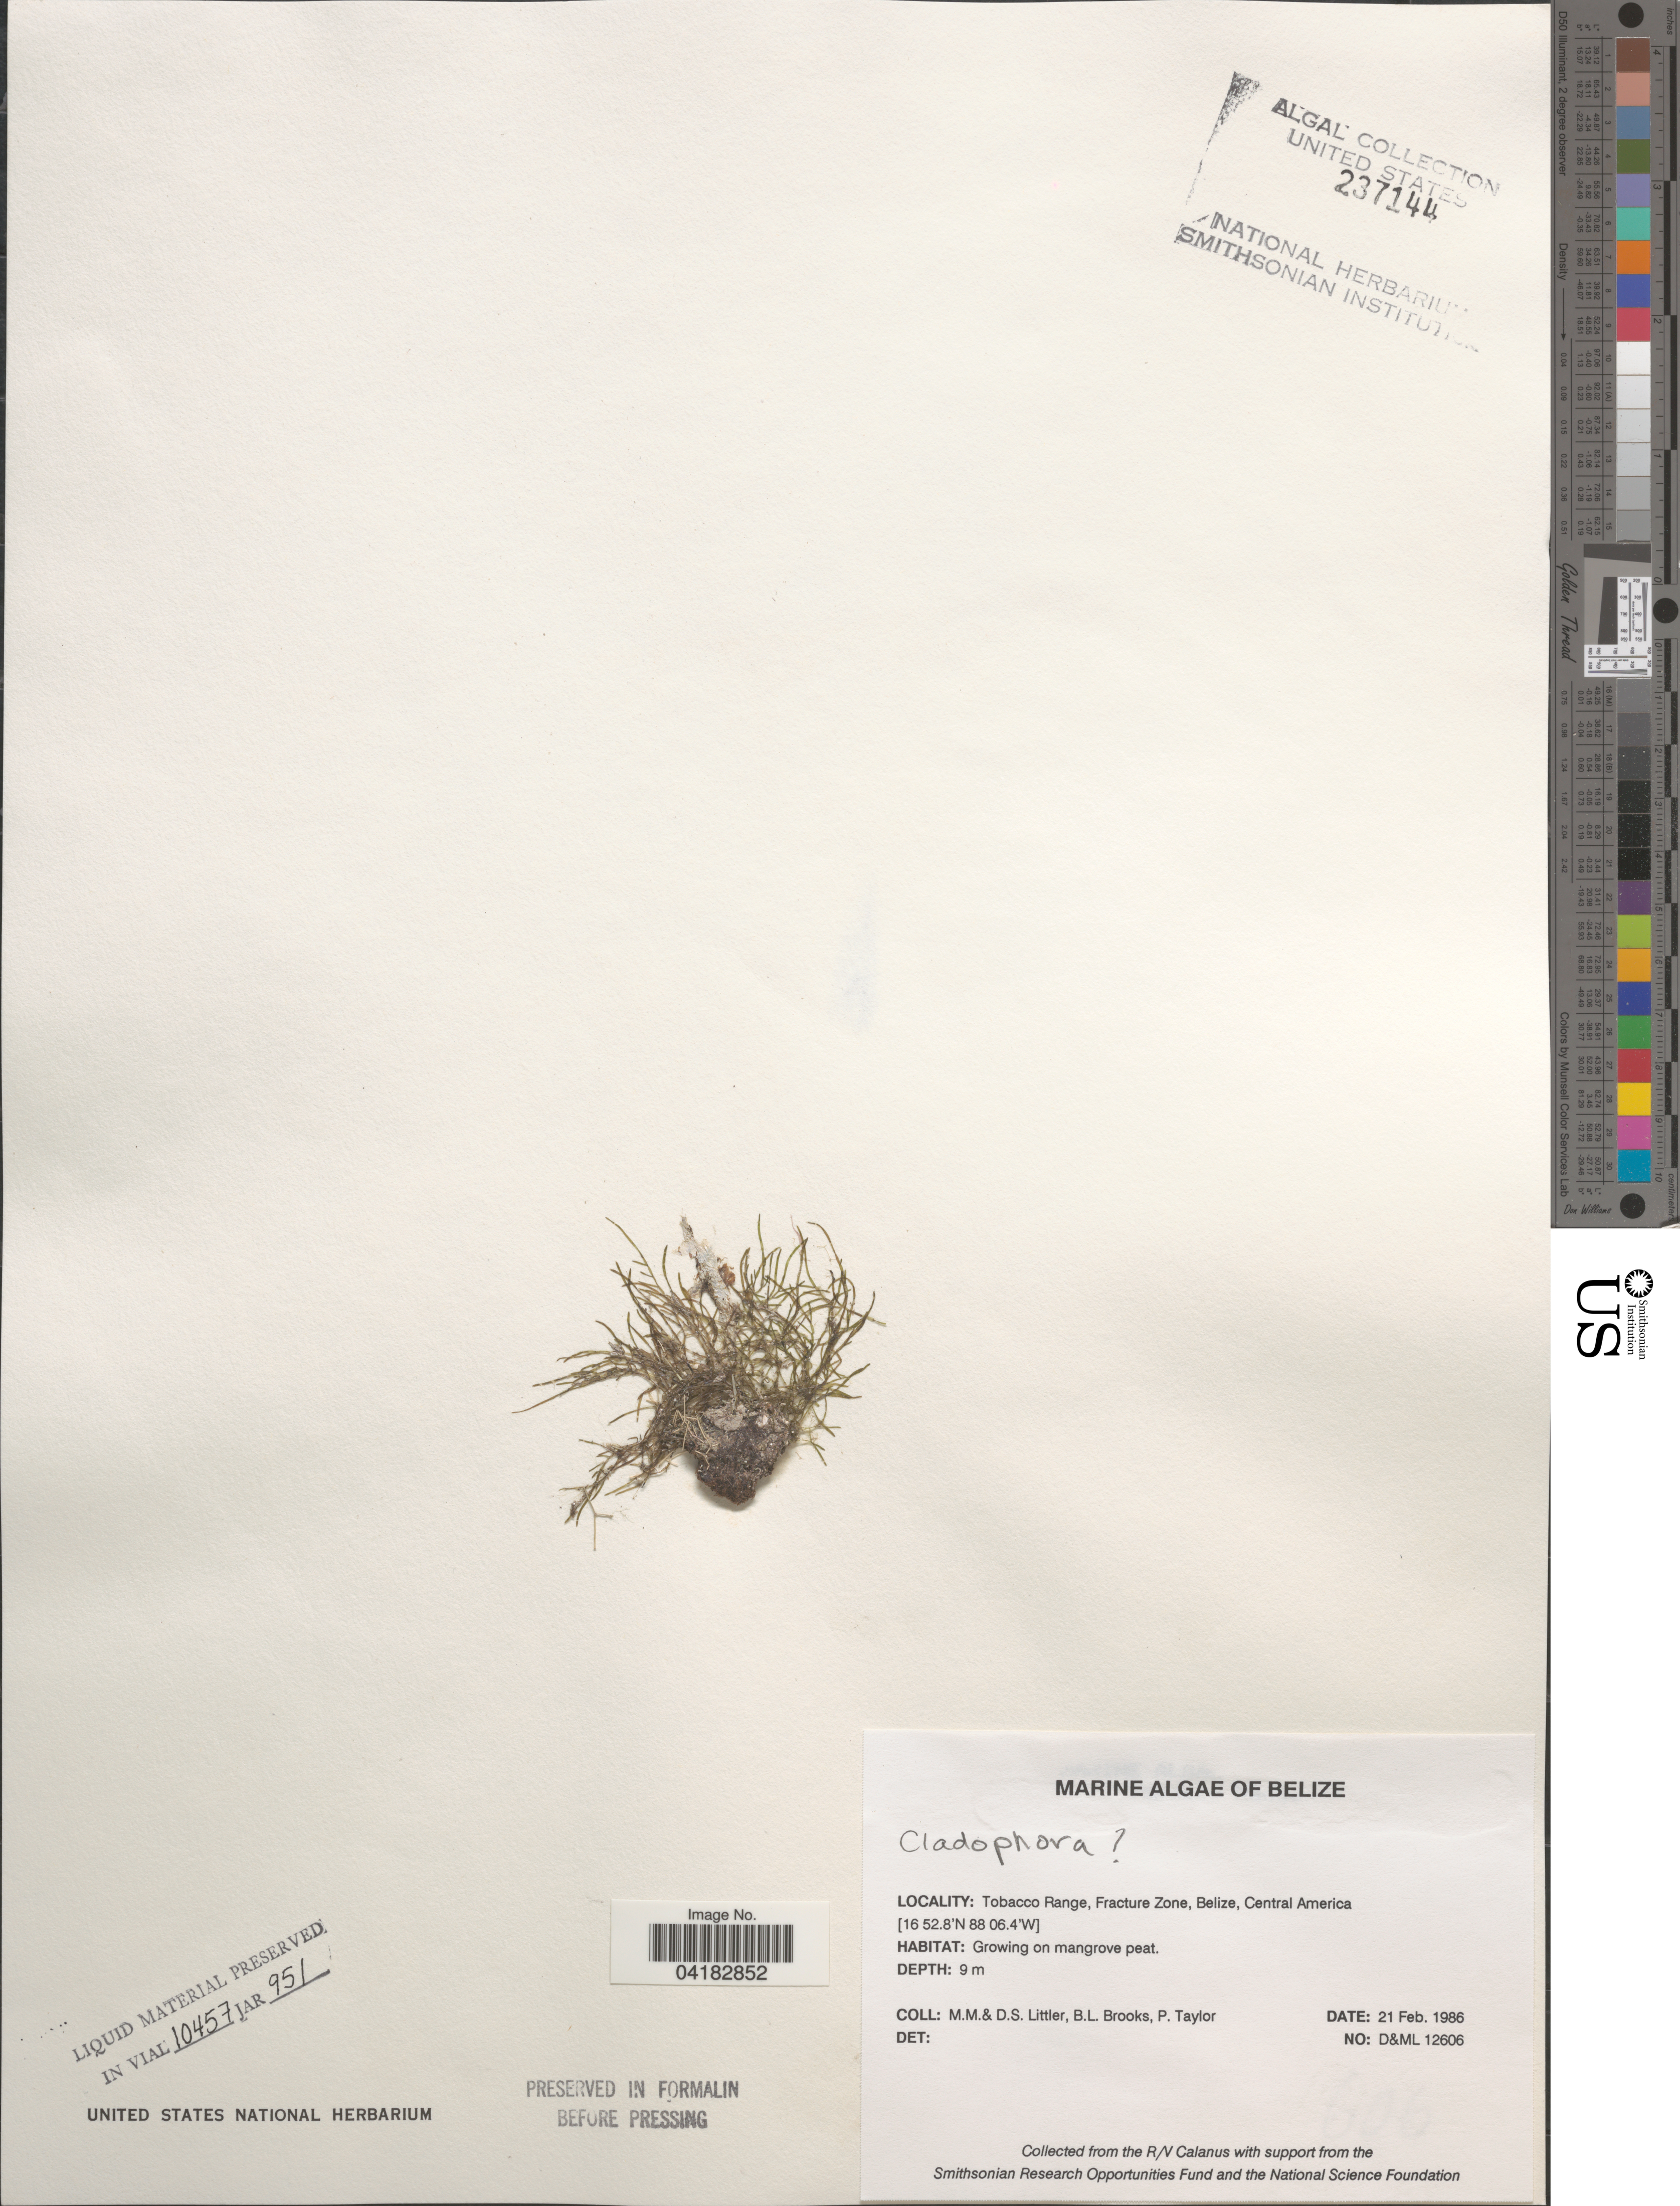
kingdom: Plantae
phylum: Chlorophyta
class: Ulvophyceae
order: Cladophorales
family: Cladophoraceae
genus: Cladophora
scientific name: Cladophora sp.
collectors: D. S. Littler, B. Brooks & P. Taylor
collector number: D&ML12606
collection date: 1986-02-21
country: Belize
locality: Tobacco Range, Fracture Zone.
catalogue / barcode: US 237144